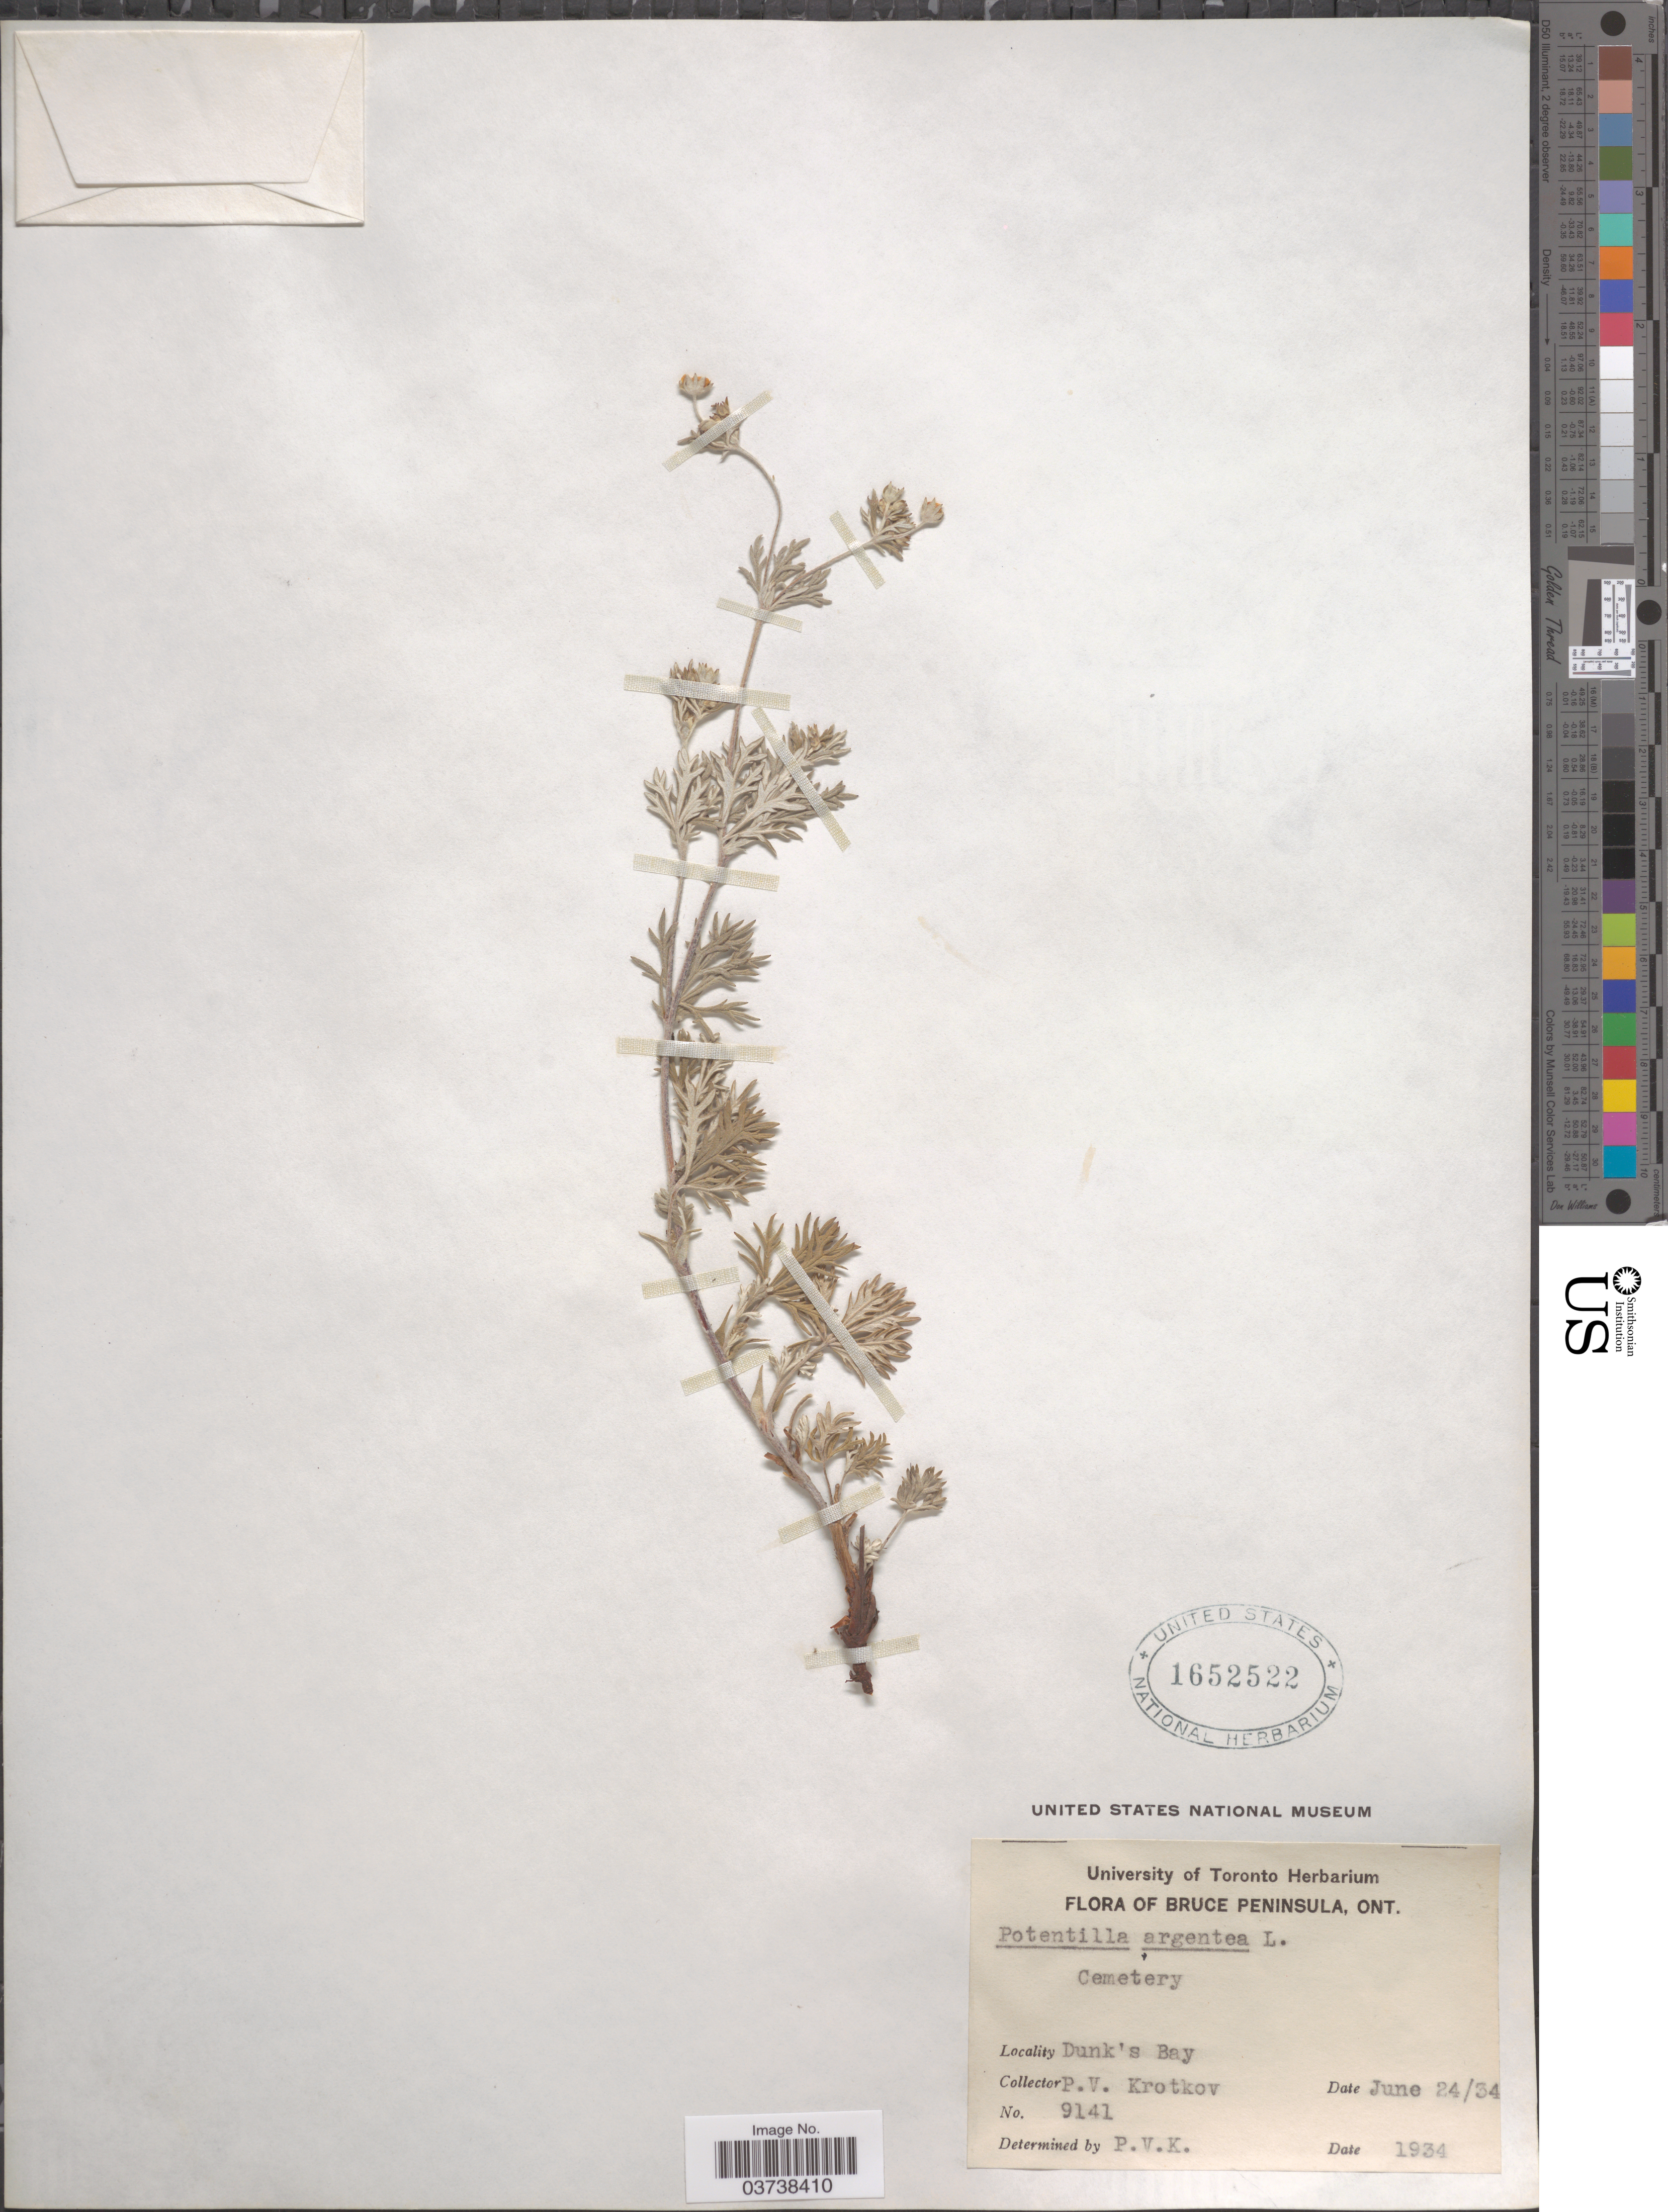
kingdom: Plantae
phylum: Tracheophyta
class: Magnoliopsida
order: Rosales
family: Rosaceae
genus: Potentilla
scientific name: Potentilla argentea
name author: L.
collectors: P. V. Krotkov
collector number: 9141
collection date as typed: Transcribed d/m/y: 24/6/34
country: Canada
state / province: Ontario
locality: Bruce Peninsula. Cemetery. Dunk's Bay.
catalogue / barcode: US 1652522